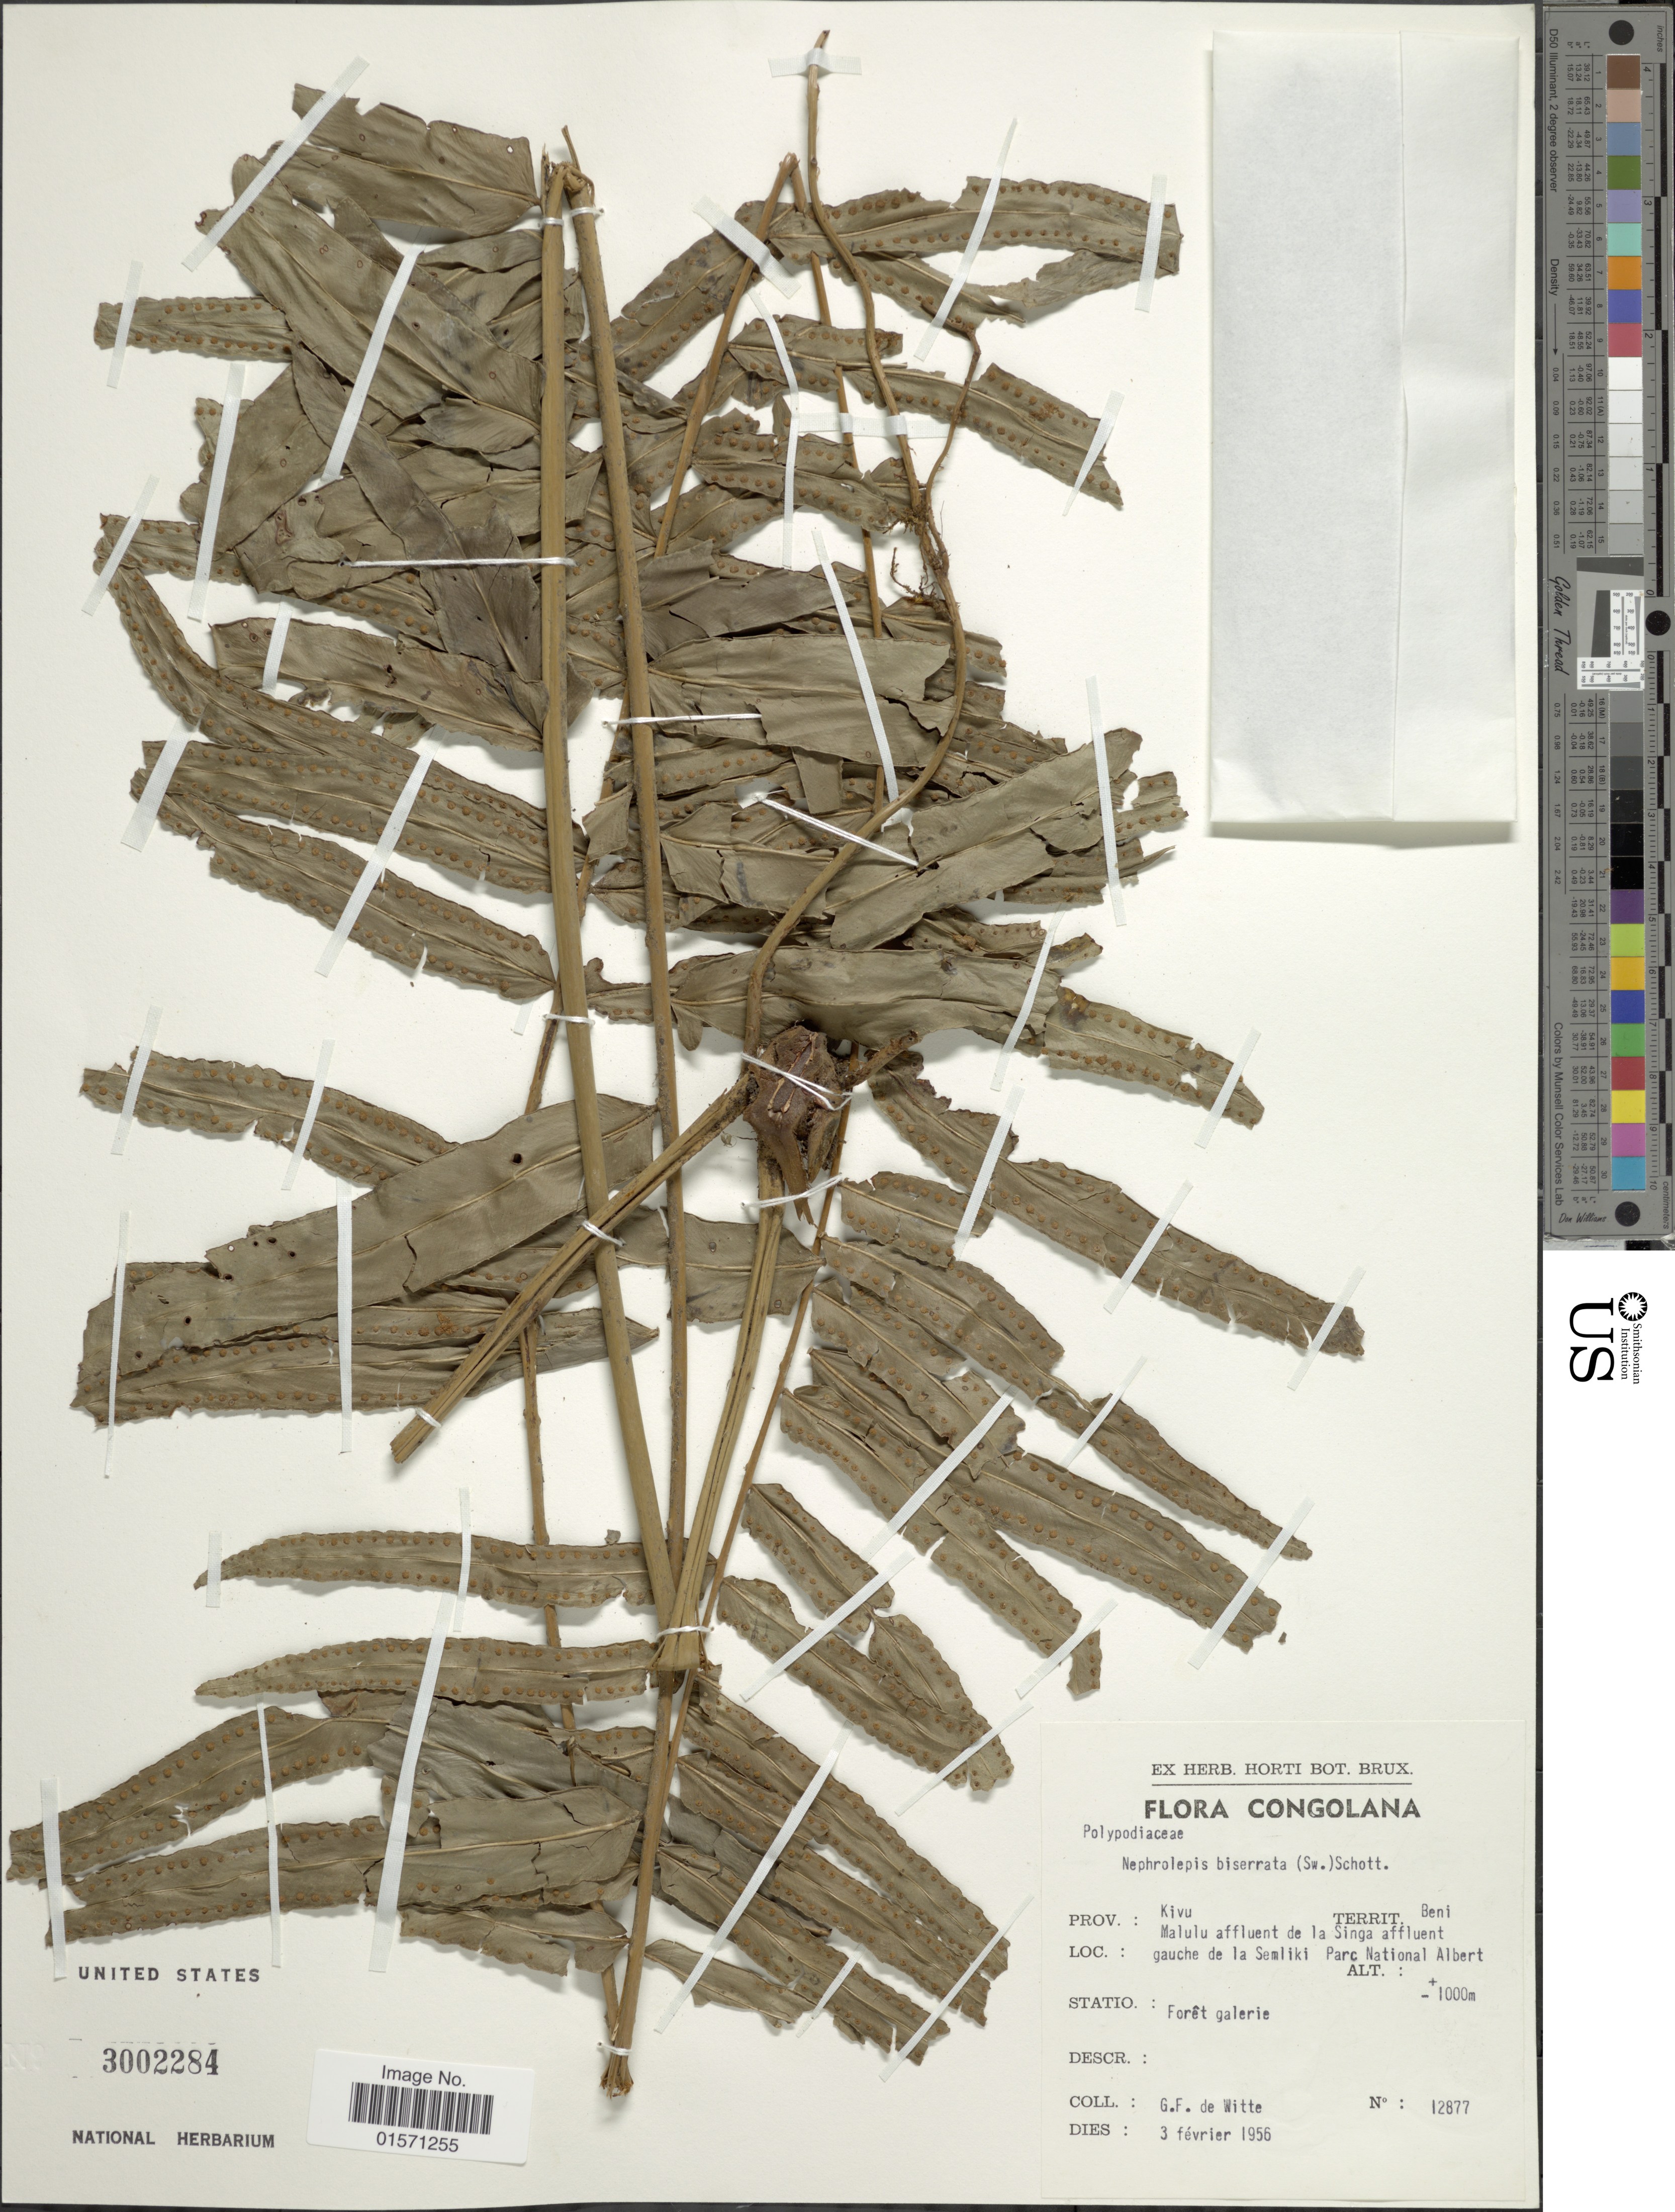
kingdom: Plantae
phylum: Tracheophyta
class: Polypodiopsida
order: Polypodiales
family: Nephrolepidaceae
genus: Nephrolepis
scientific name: Nephrolepis biserrata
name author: (Sw.) Schott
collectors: G. de Witte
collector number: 12877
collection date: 1956-02-03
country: Congo, Democratic Republic of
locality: Congolana. Prov.: Kivu. Territ. Beni. Malulu affluenct de la Singa affluent gauche de la Semliki Parc National Albert. Statio.: forêt galerie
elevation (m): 1000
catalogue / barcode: US 3002284